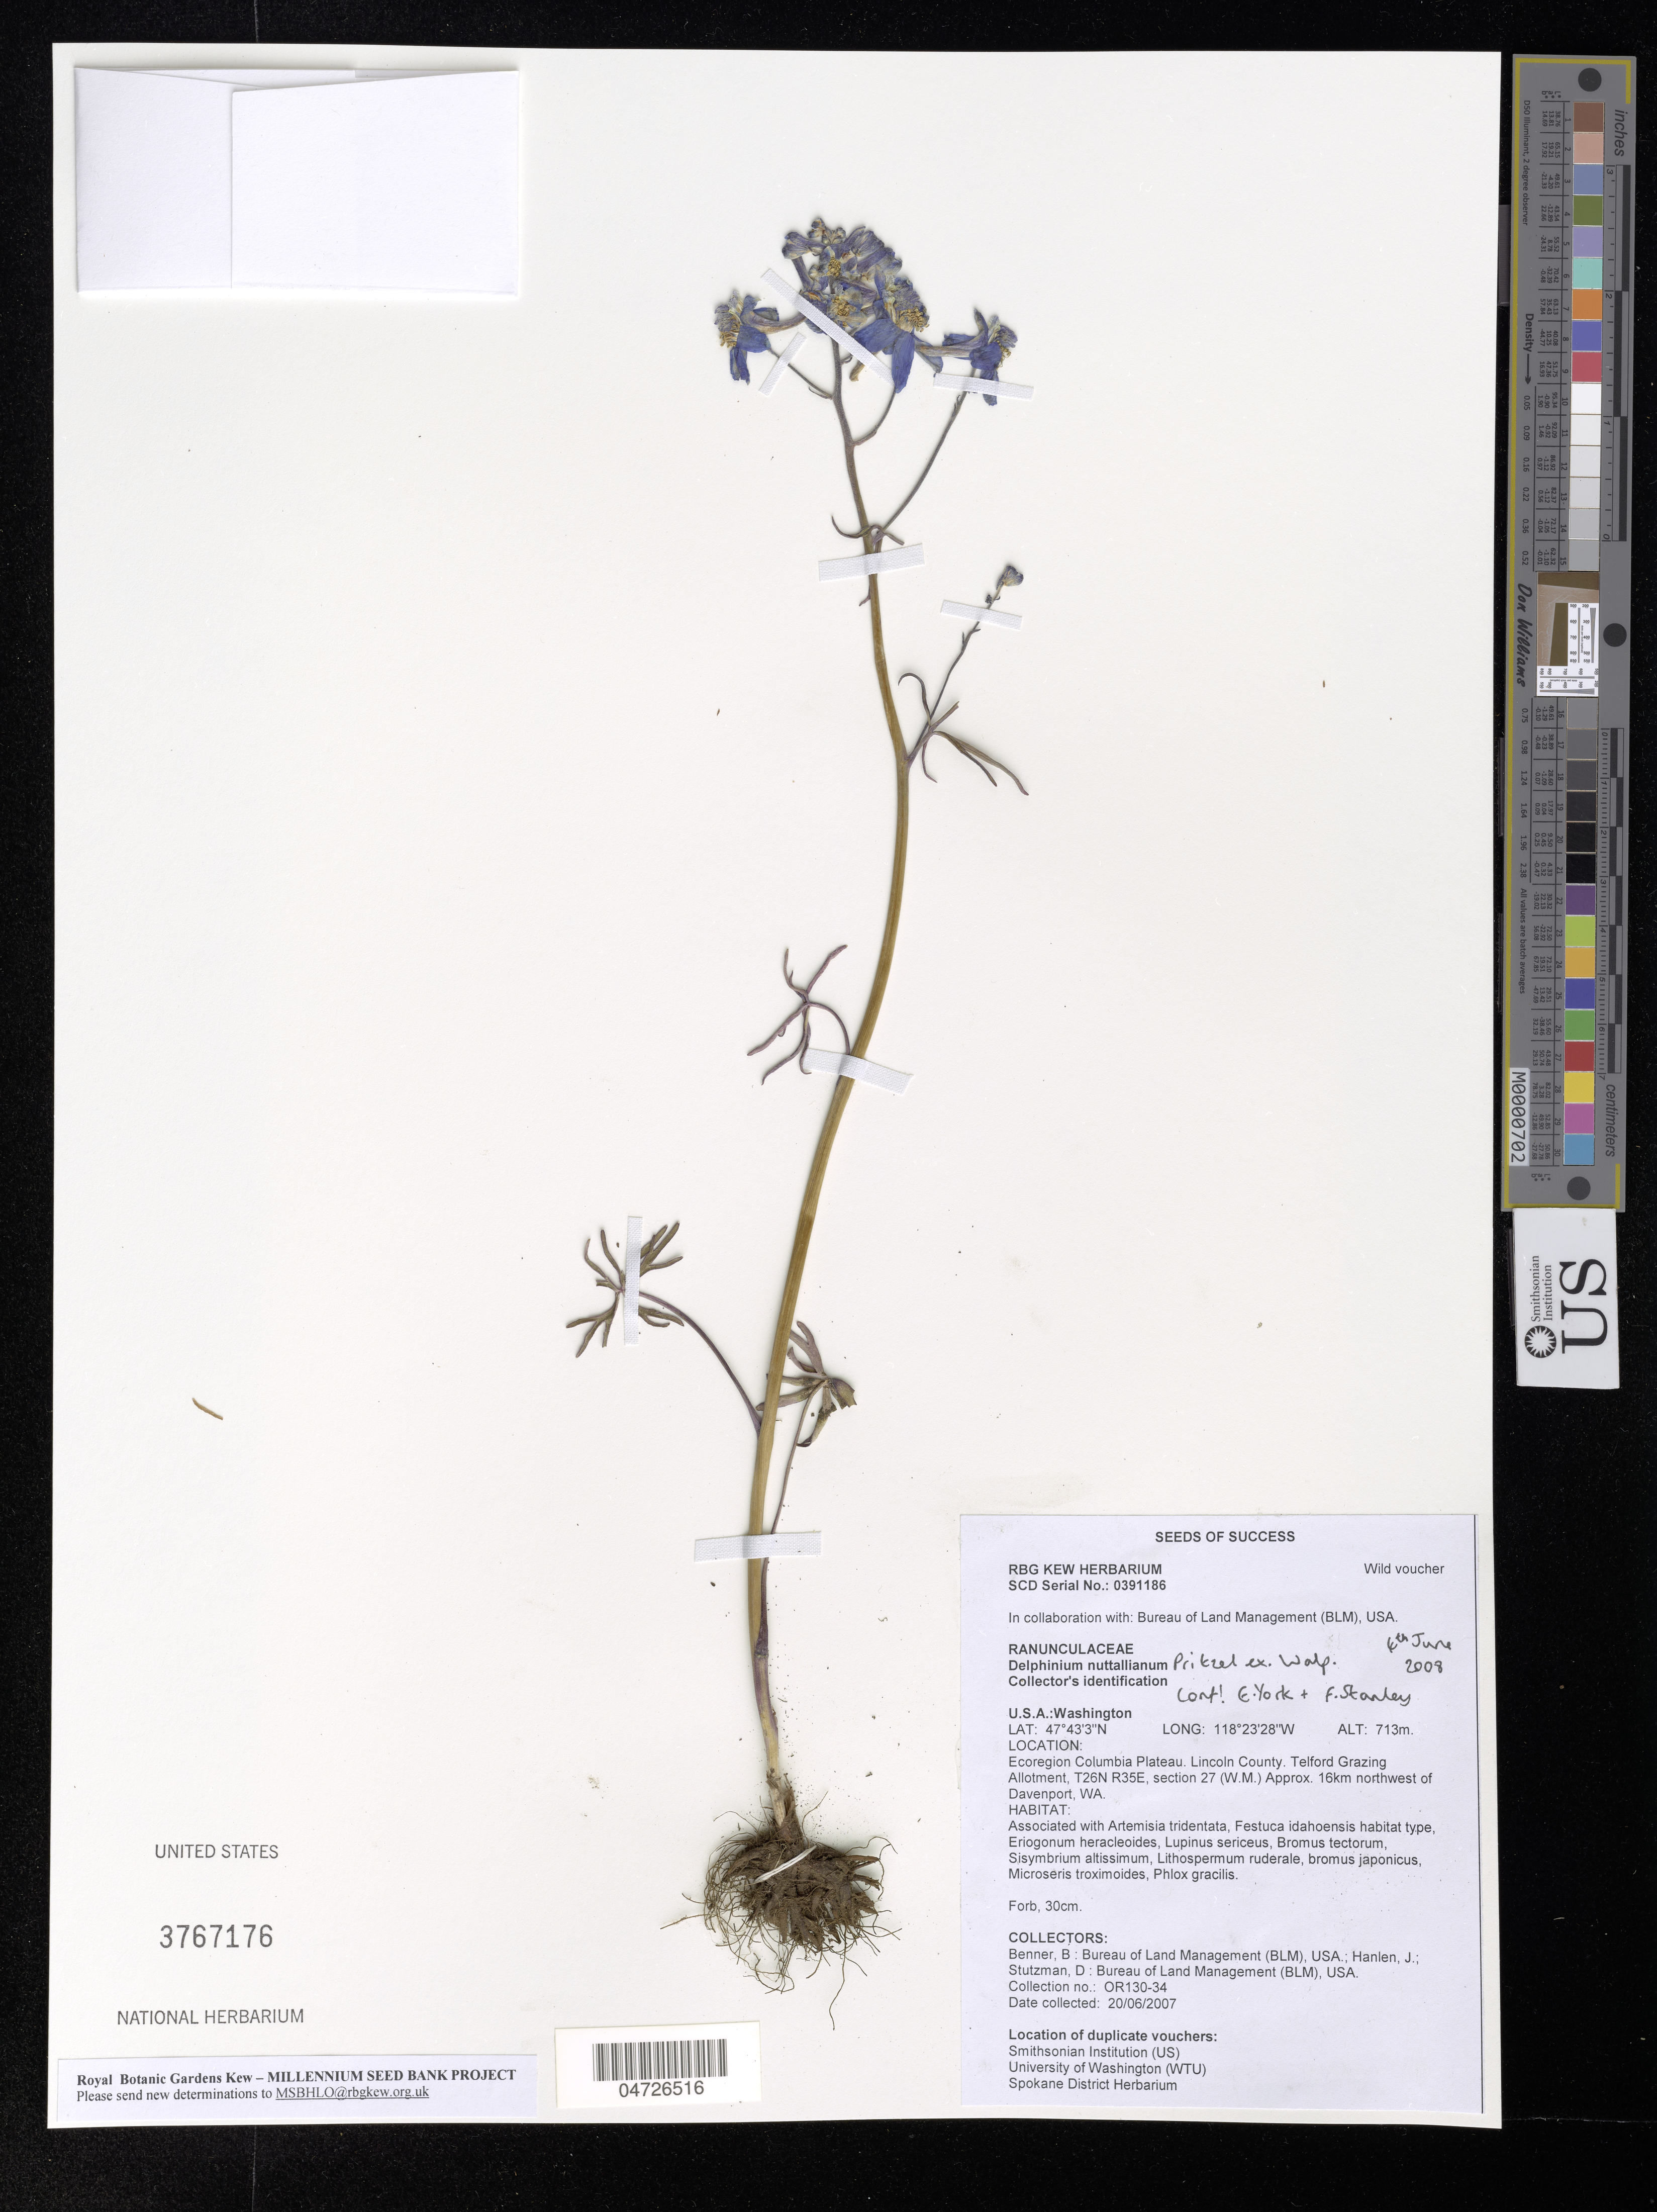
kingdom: Plantae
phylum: Tracheophyta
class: Magnoliopsida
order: Ranunculales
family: Ranunculaceae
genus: Delphinium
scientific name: Delphinium nuttallianum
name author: E. Pritz. ex Walpers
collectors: B. Benner, J. Hanlen & D. Stutzman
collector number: OR130-34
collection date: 2007-06-20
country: United States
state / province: Washington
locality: Ecoregion Columbia Plateau. Lincoln County. Telford Grazing Allotment, T26N R35E, section 27 (W.M.) Approx. 16km northwest of Davenport, WA.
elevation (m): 713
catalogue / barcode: US 3767176